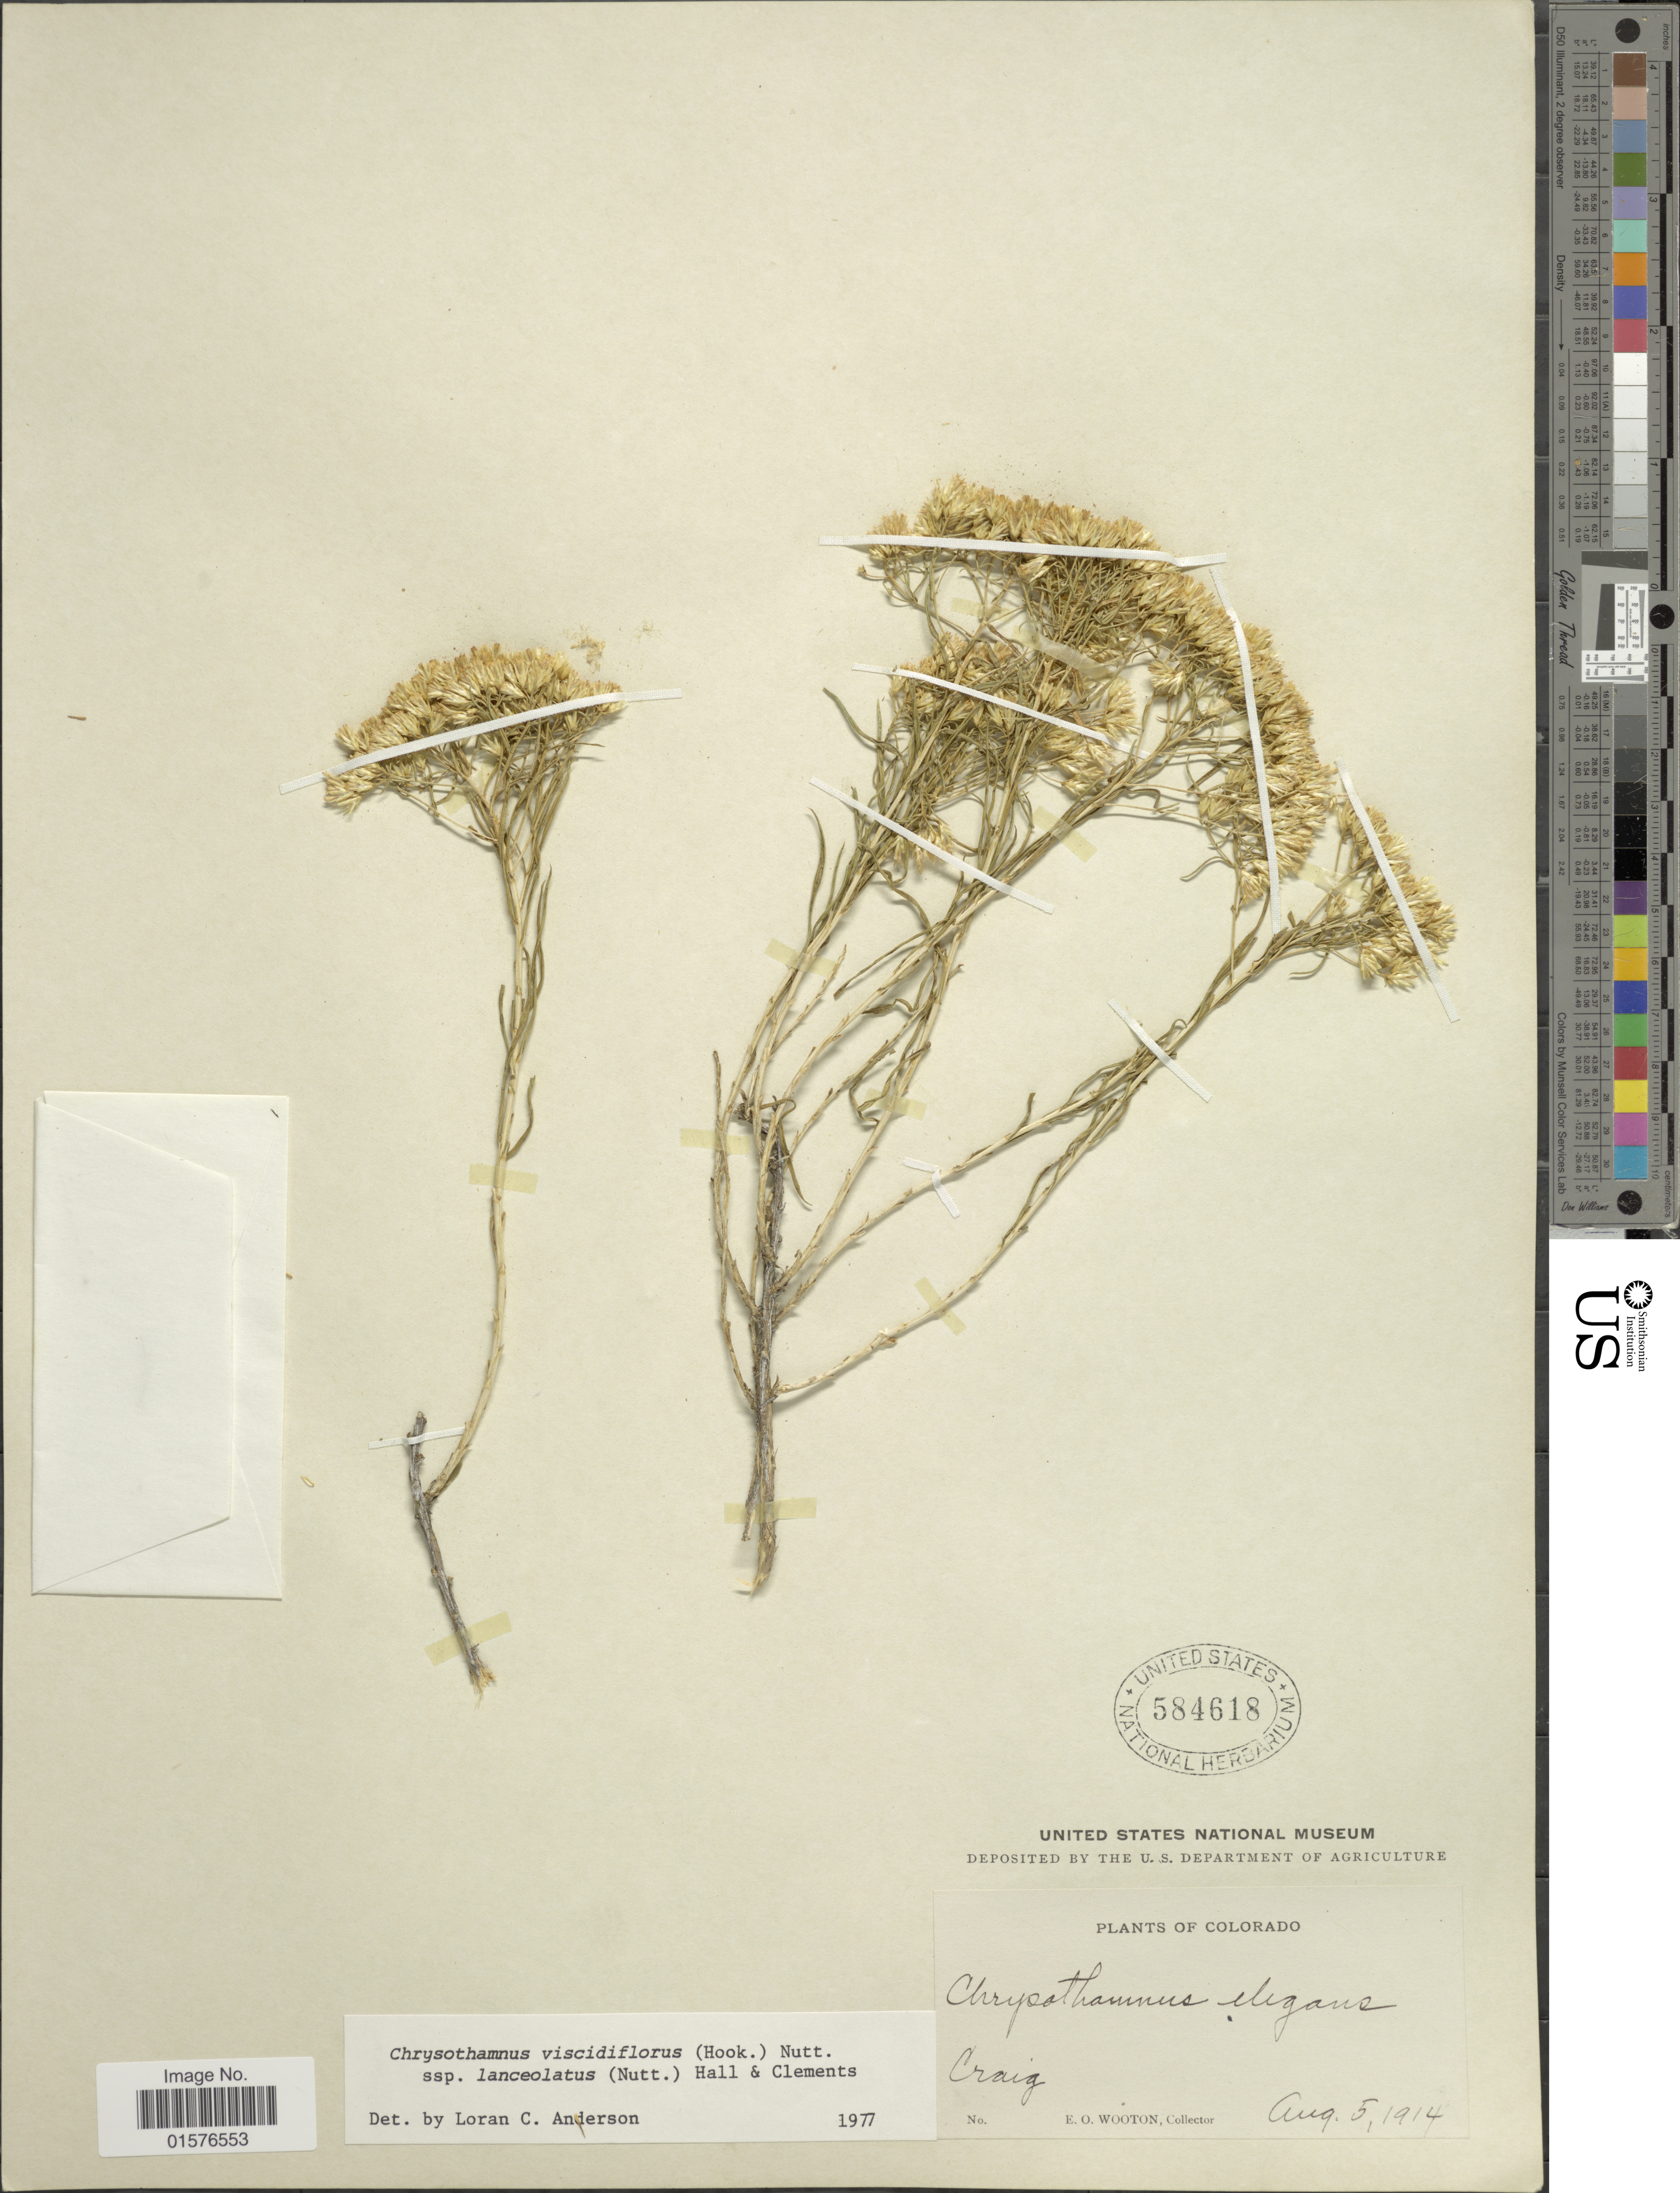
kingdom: Plantae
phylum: Tracheophyta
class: Magnoliopsida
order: Asterales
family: Asteraceae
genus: Chrysothamnus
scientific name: Chrysothamnus viscidiflorus subsp. lanceolatus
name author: (Nutt.) H.M. Hall & Clem.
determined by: Urbatsch, Lowell E., Curator (LSU), Louisiana State University (UNITED STATES)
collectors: E. O. Wooton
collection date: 1914-08-05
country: United States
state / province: Colorado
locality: Craig.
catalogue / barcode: US 584618